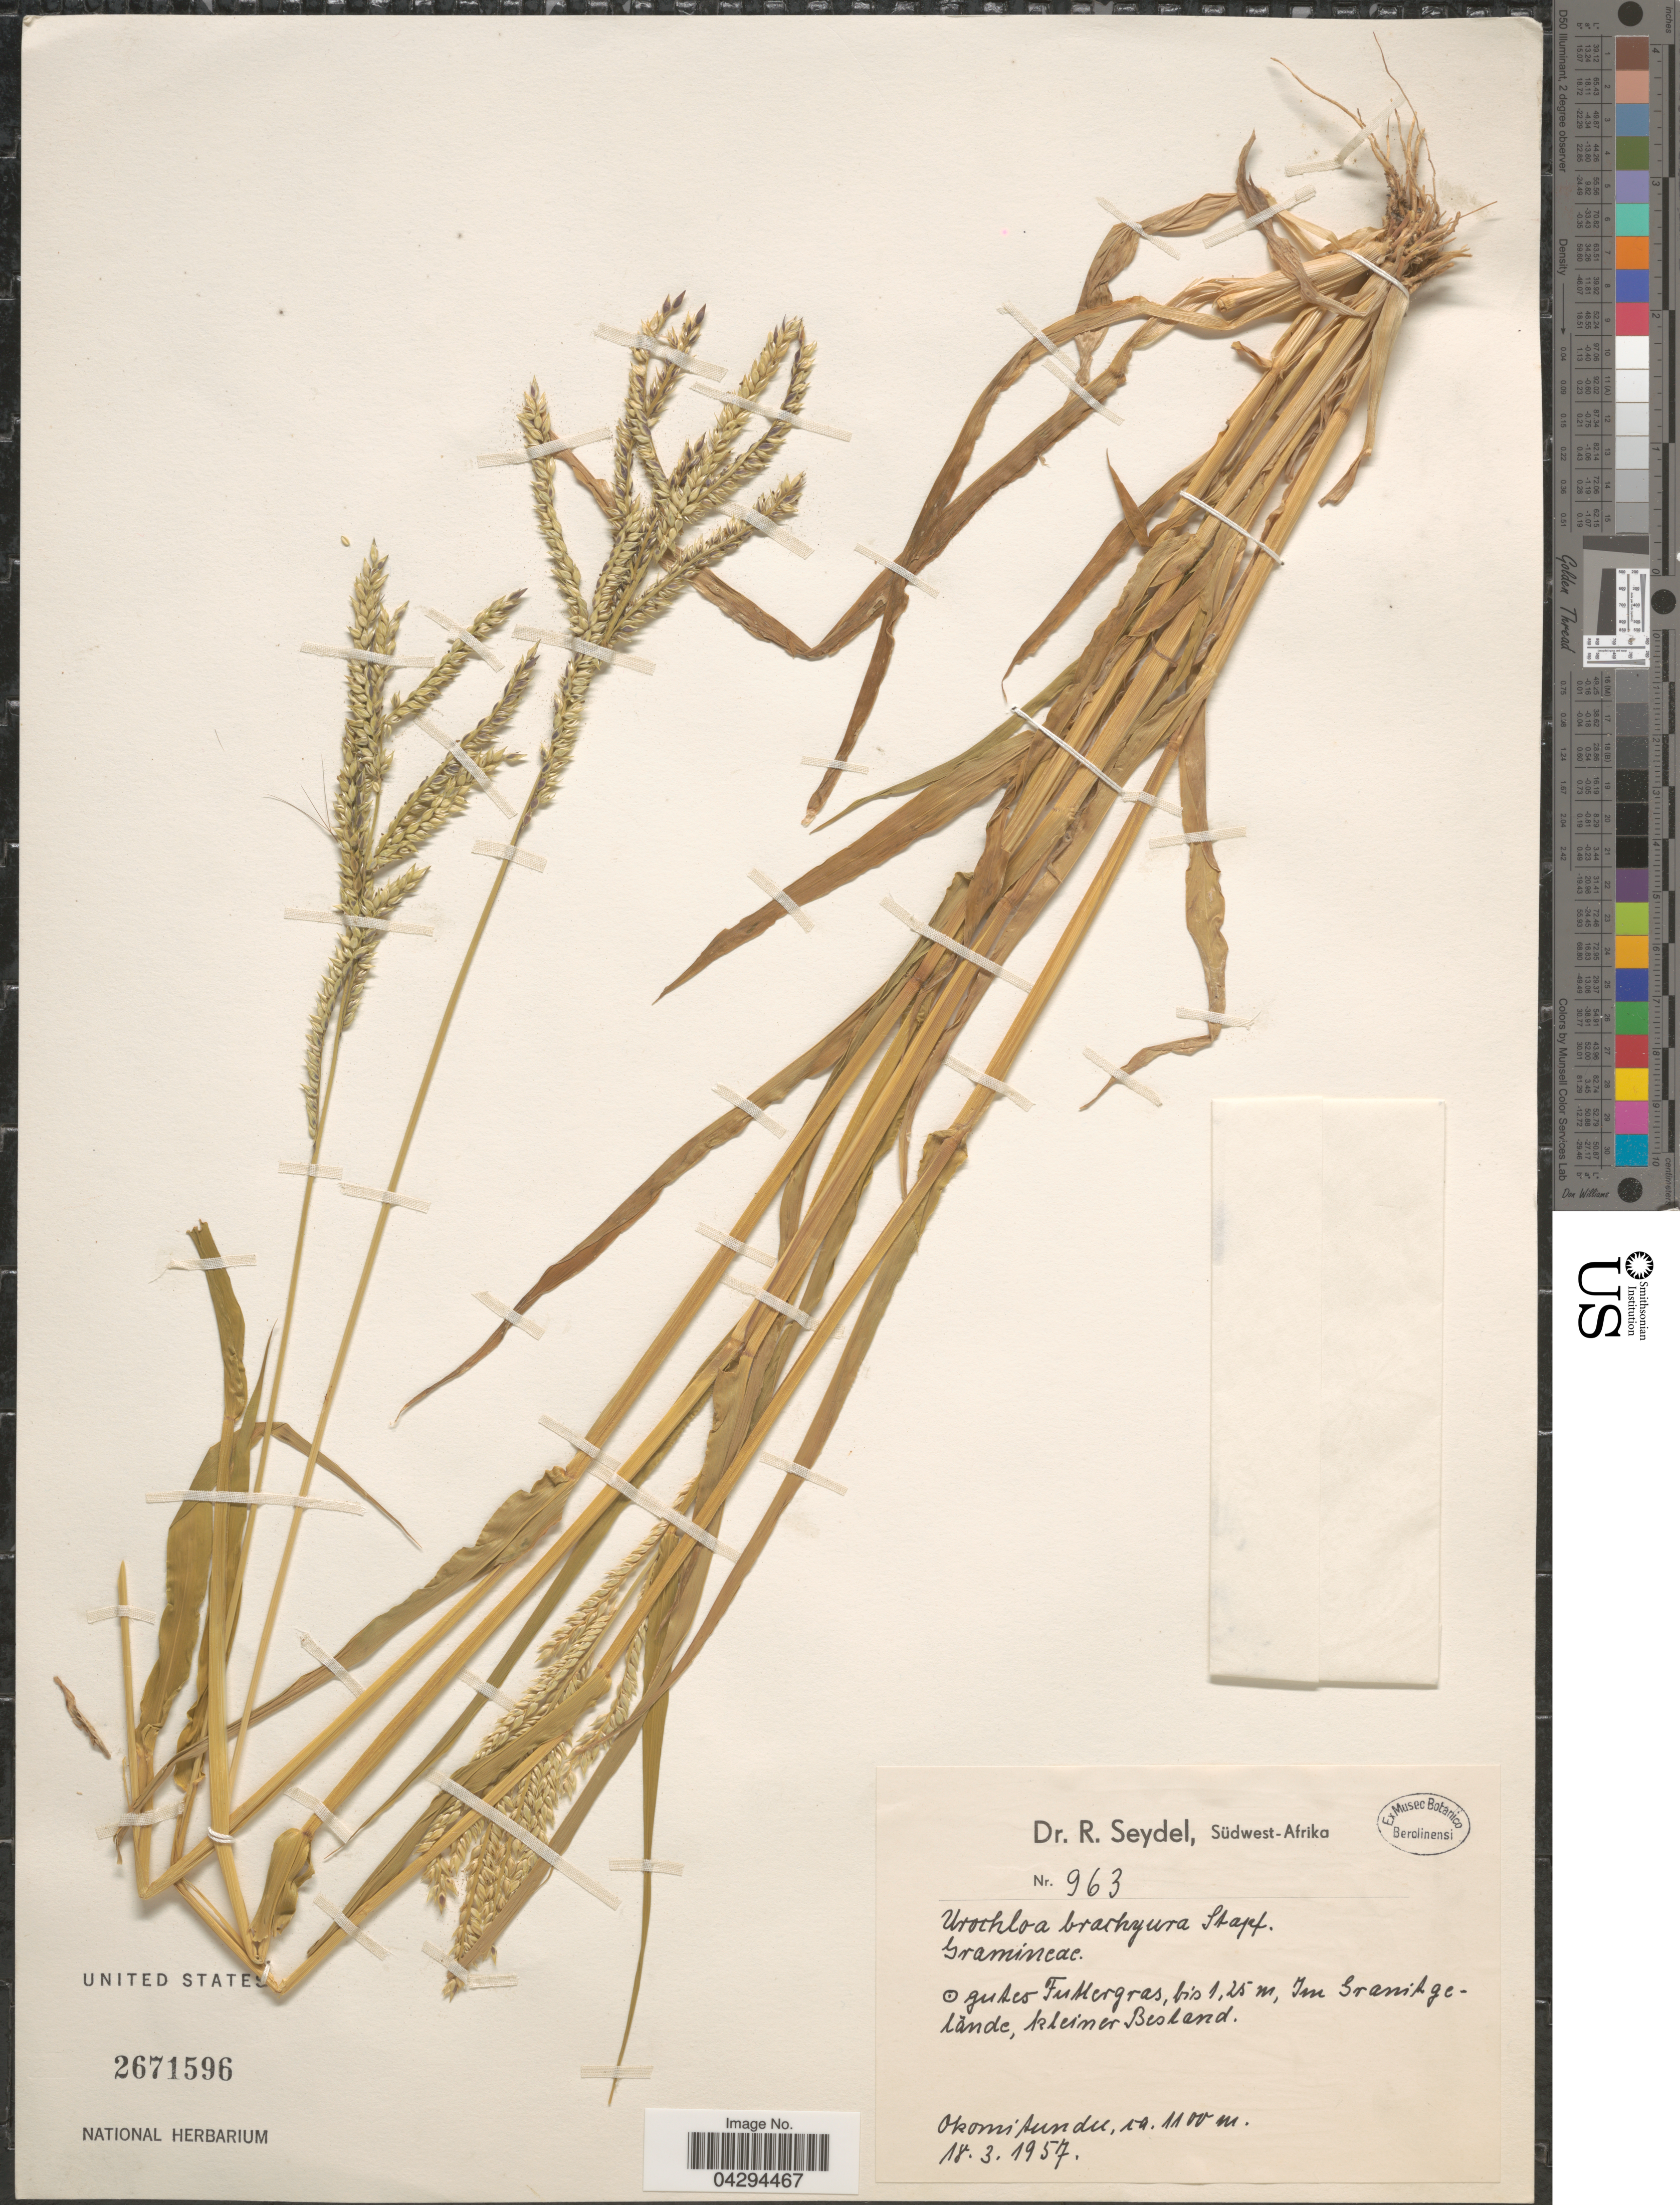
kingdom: Plantae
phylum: Tracheophyta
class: Liliopsida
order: Poales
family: Poaceae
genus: Urochloa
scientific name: Urochloa brachyura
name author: Hack. ex Schinz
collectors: R. Seydel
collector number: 963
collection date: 1957-03-18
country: Namibia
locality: Okomitundu.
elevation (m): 1100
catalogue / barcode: US 2671596